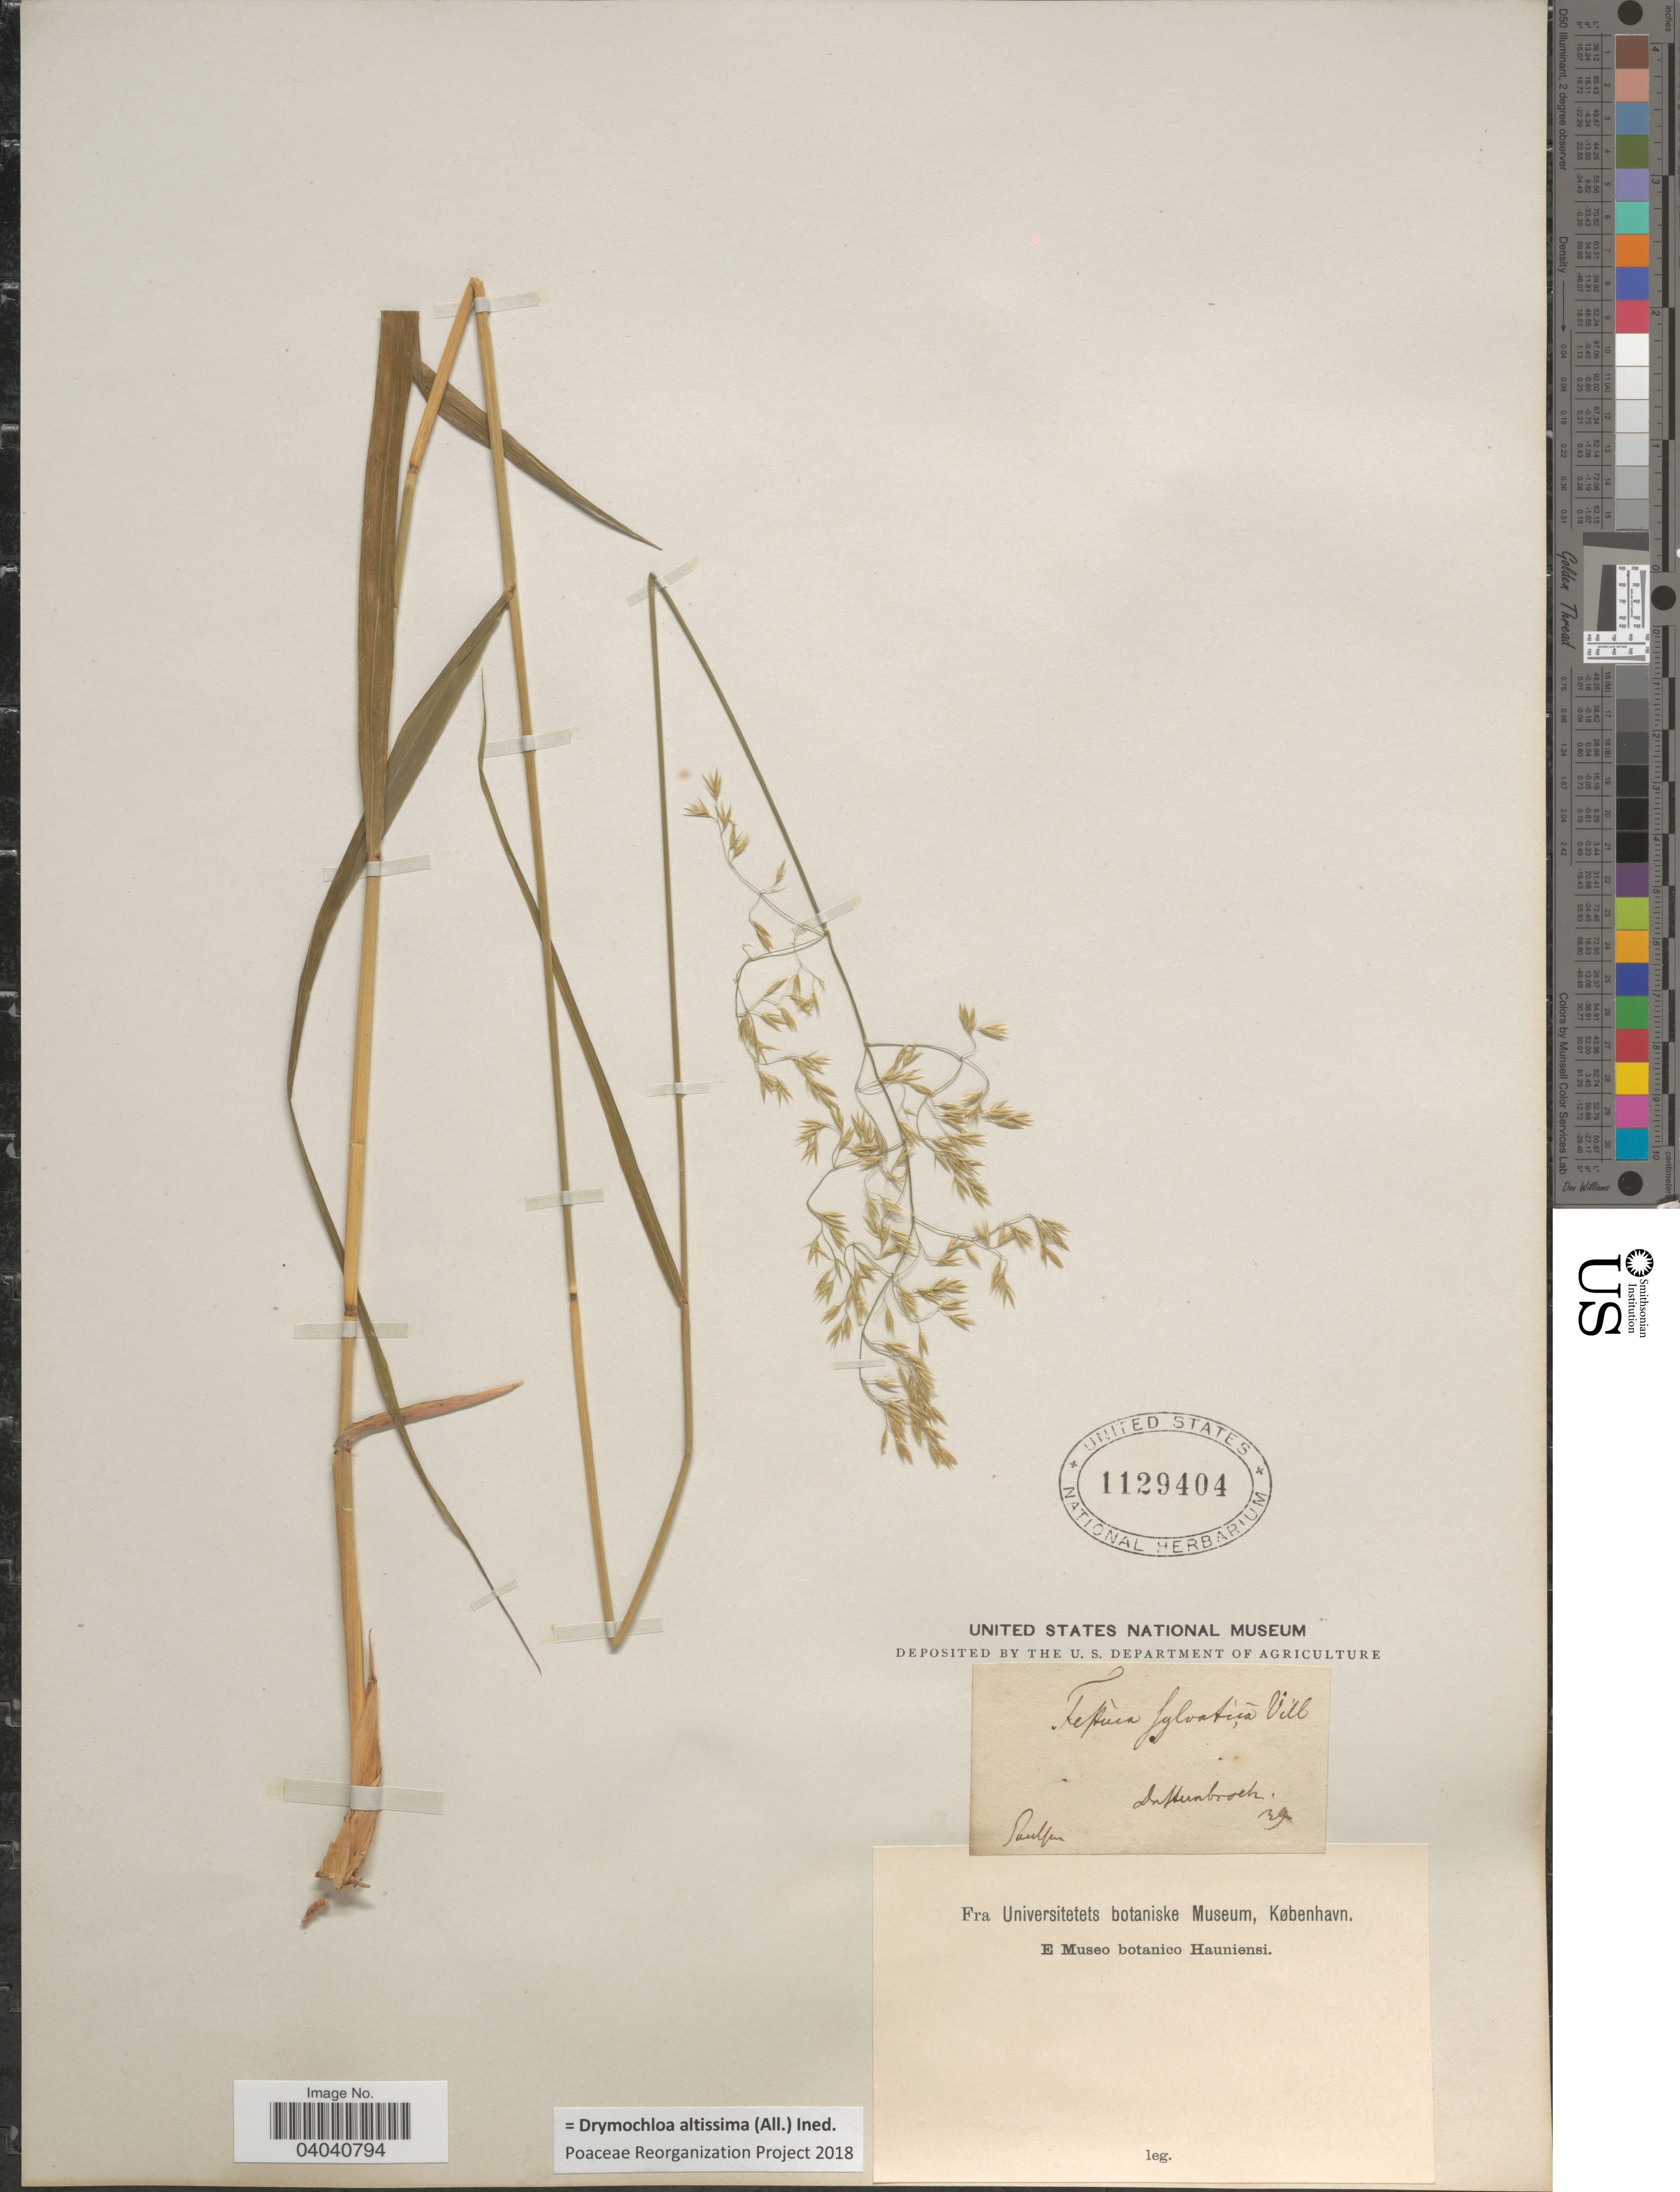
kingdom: Plantae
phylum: Tracheophyta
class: Liliopsida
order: Poales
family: Poaceae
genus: Drymochloa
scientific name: Drymochloa altissima (All.) ined.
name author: (All.)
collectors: Paulsen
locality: Dusternbroek.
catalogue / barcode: US 1129404